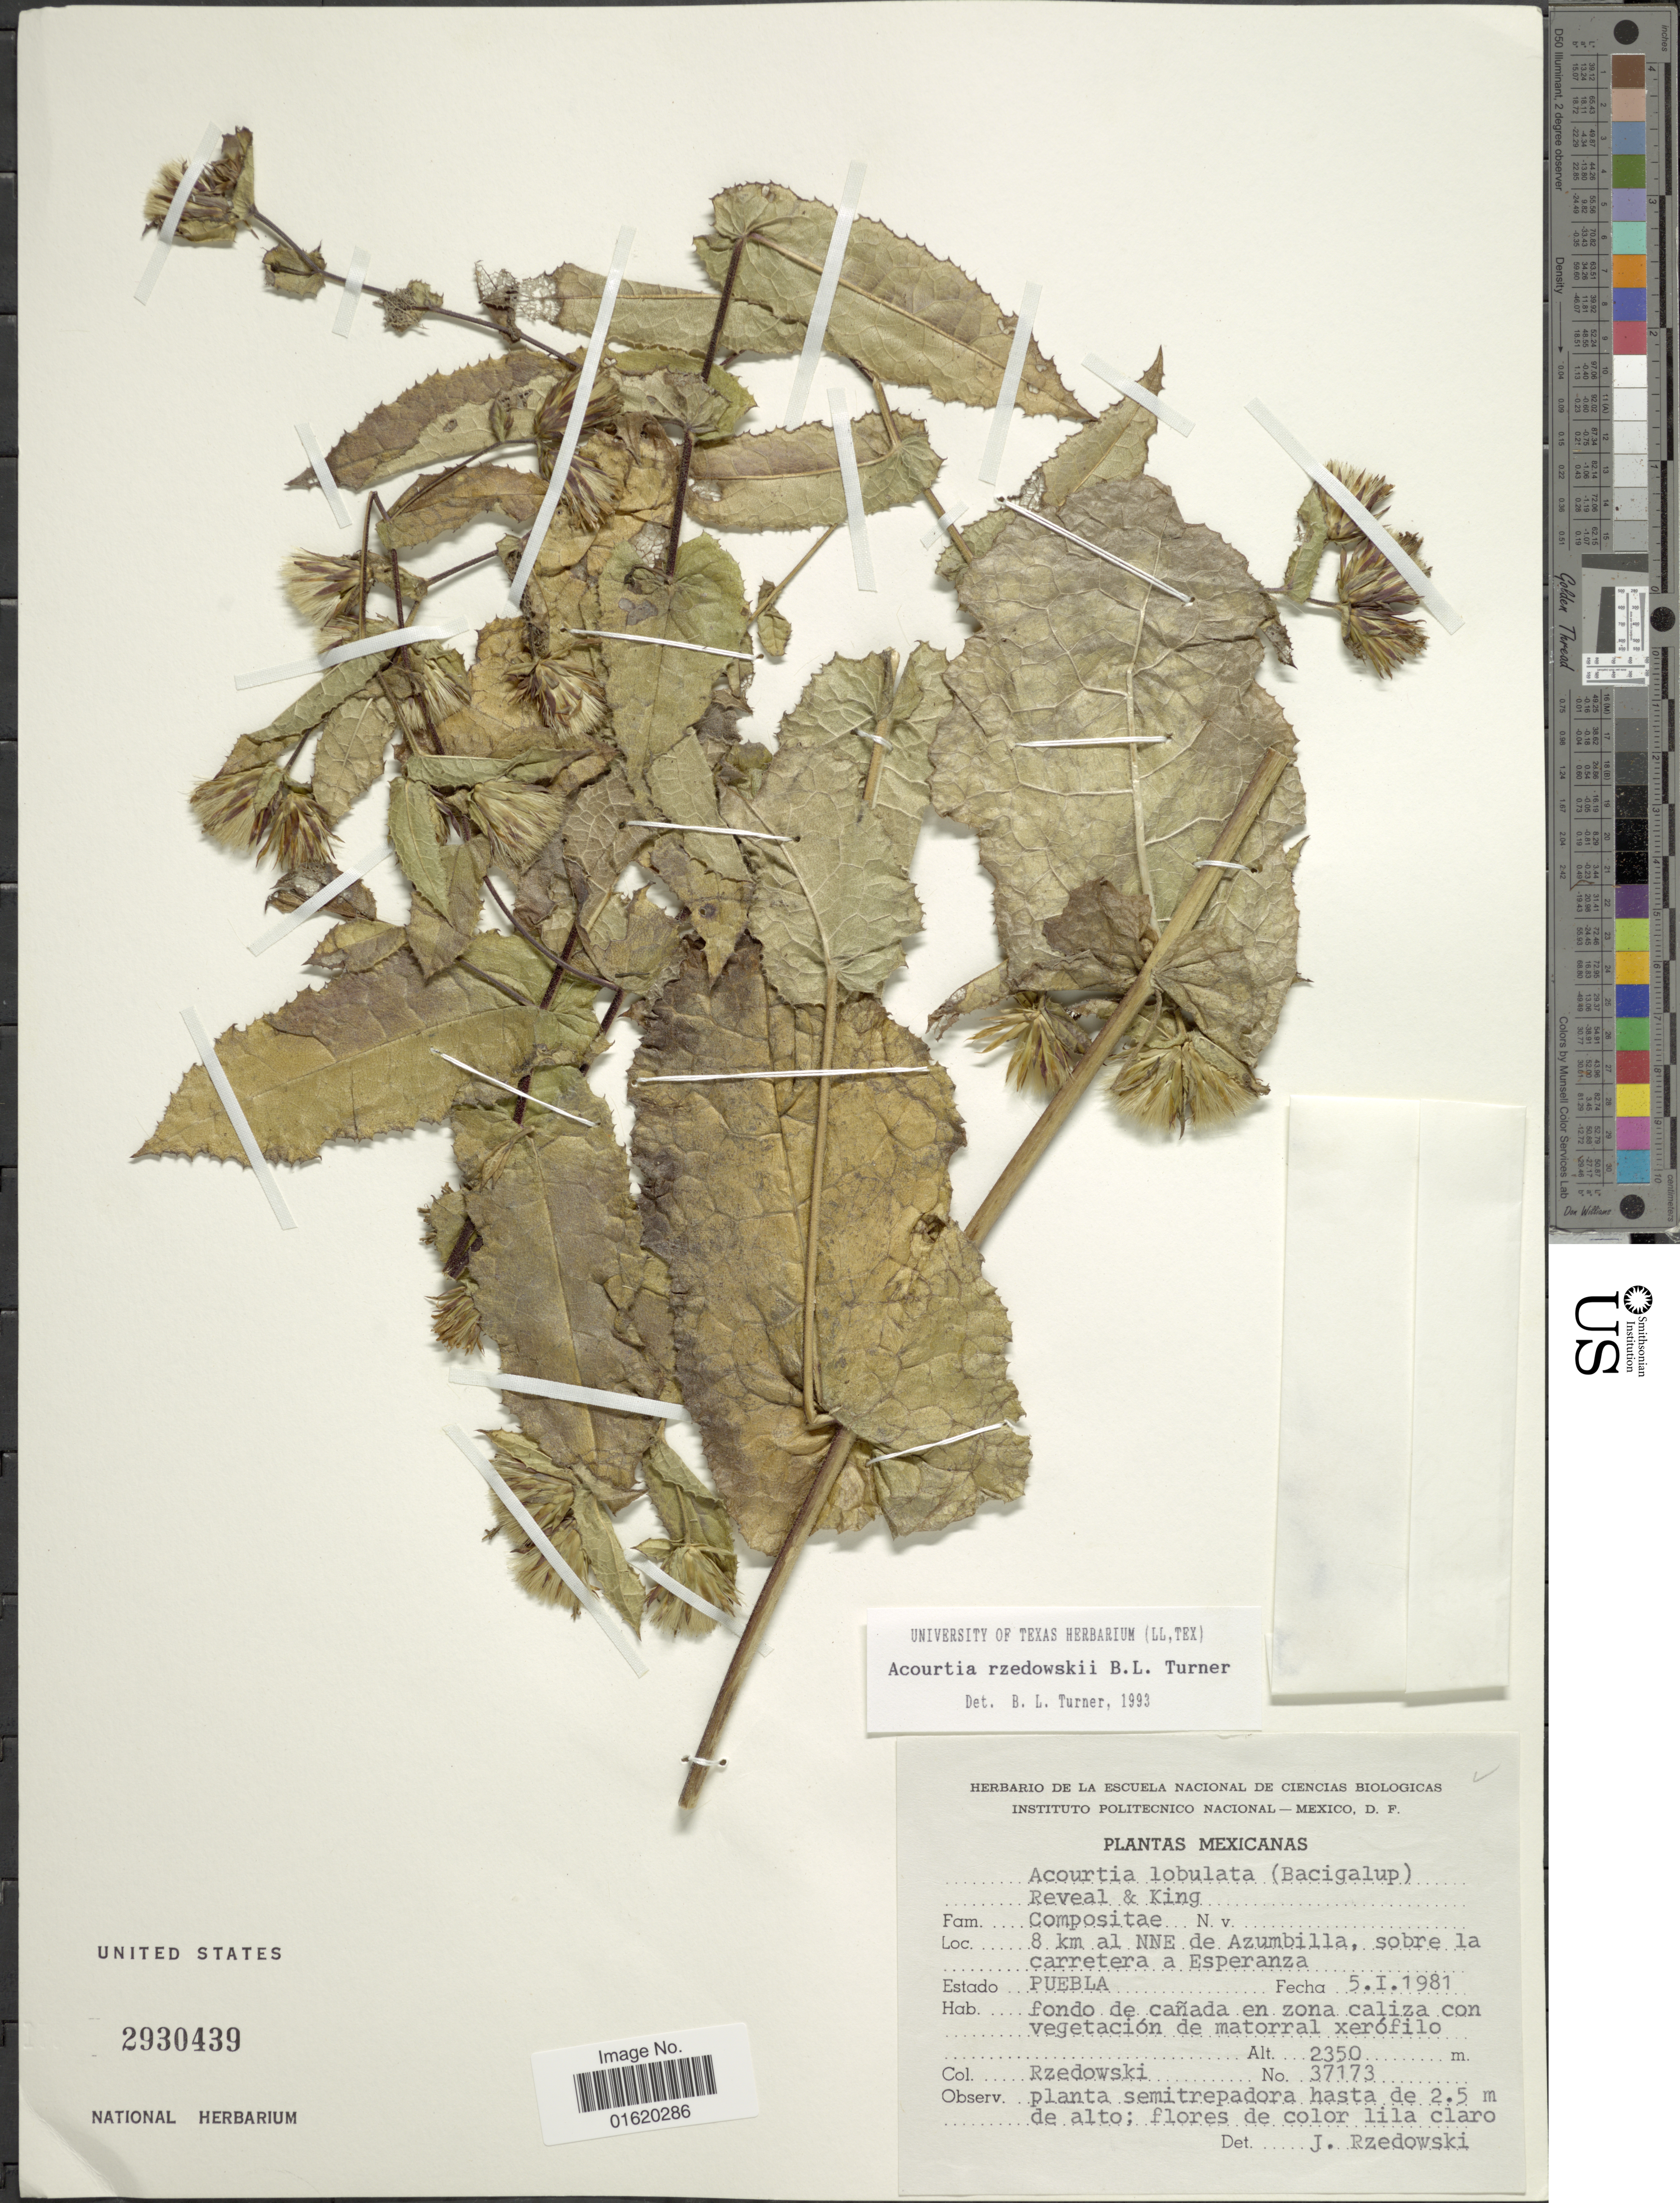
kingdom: Plantae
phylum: Tracheophyta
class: Magnoliopsida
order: Asterales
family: Asteraceae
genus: Acourtia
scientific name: Acourtia rzedowskii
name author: B.L. Turner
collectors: Rzedowski, --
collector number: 37173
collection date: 1981-01-05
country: Mexico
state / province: Puebla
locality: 8 km al NNE de Aumbilla, sobre carretera a Esperanza, fondo de cañada en zona caliza con vegetación de matorral xerófilo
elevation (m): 2350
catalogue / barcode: US 2930439